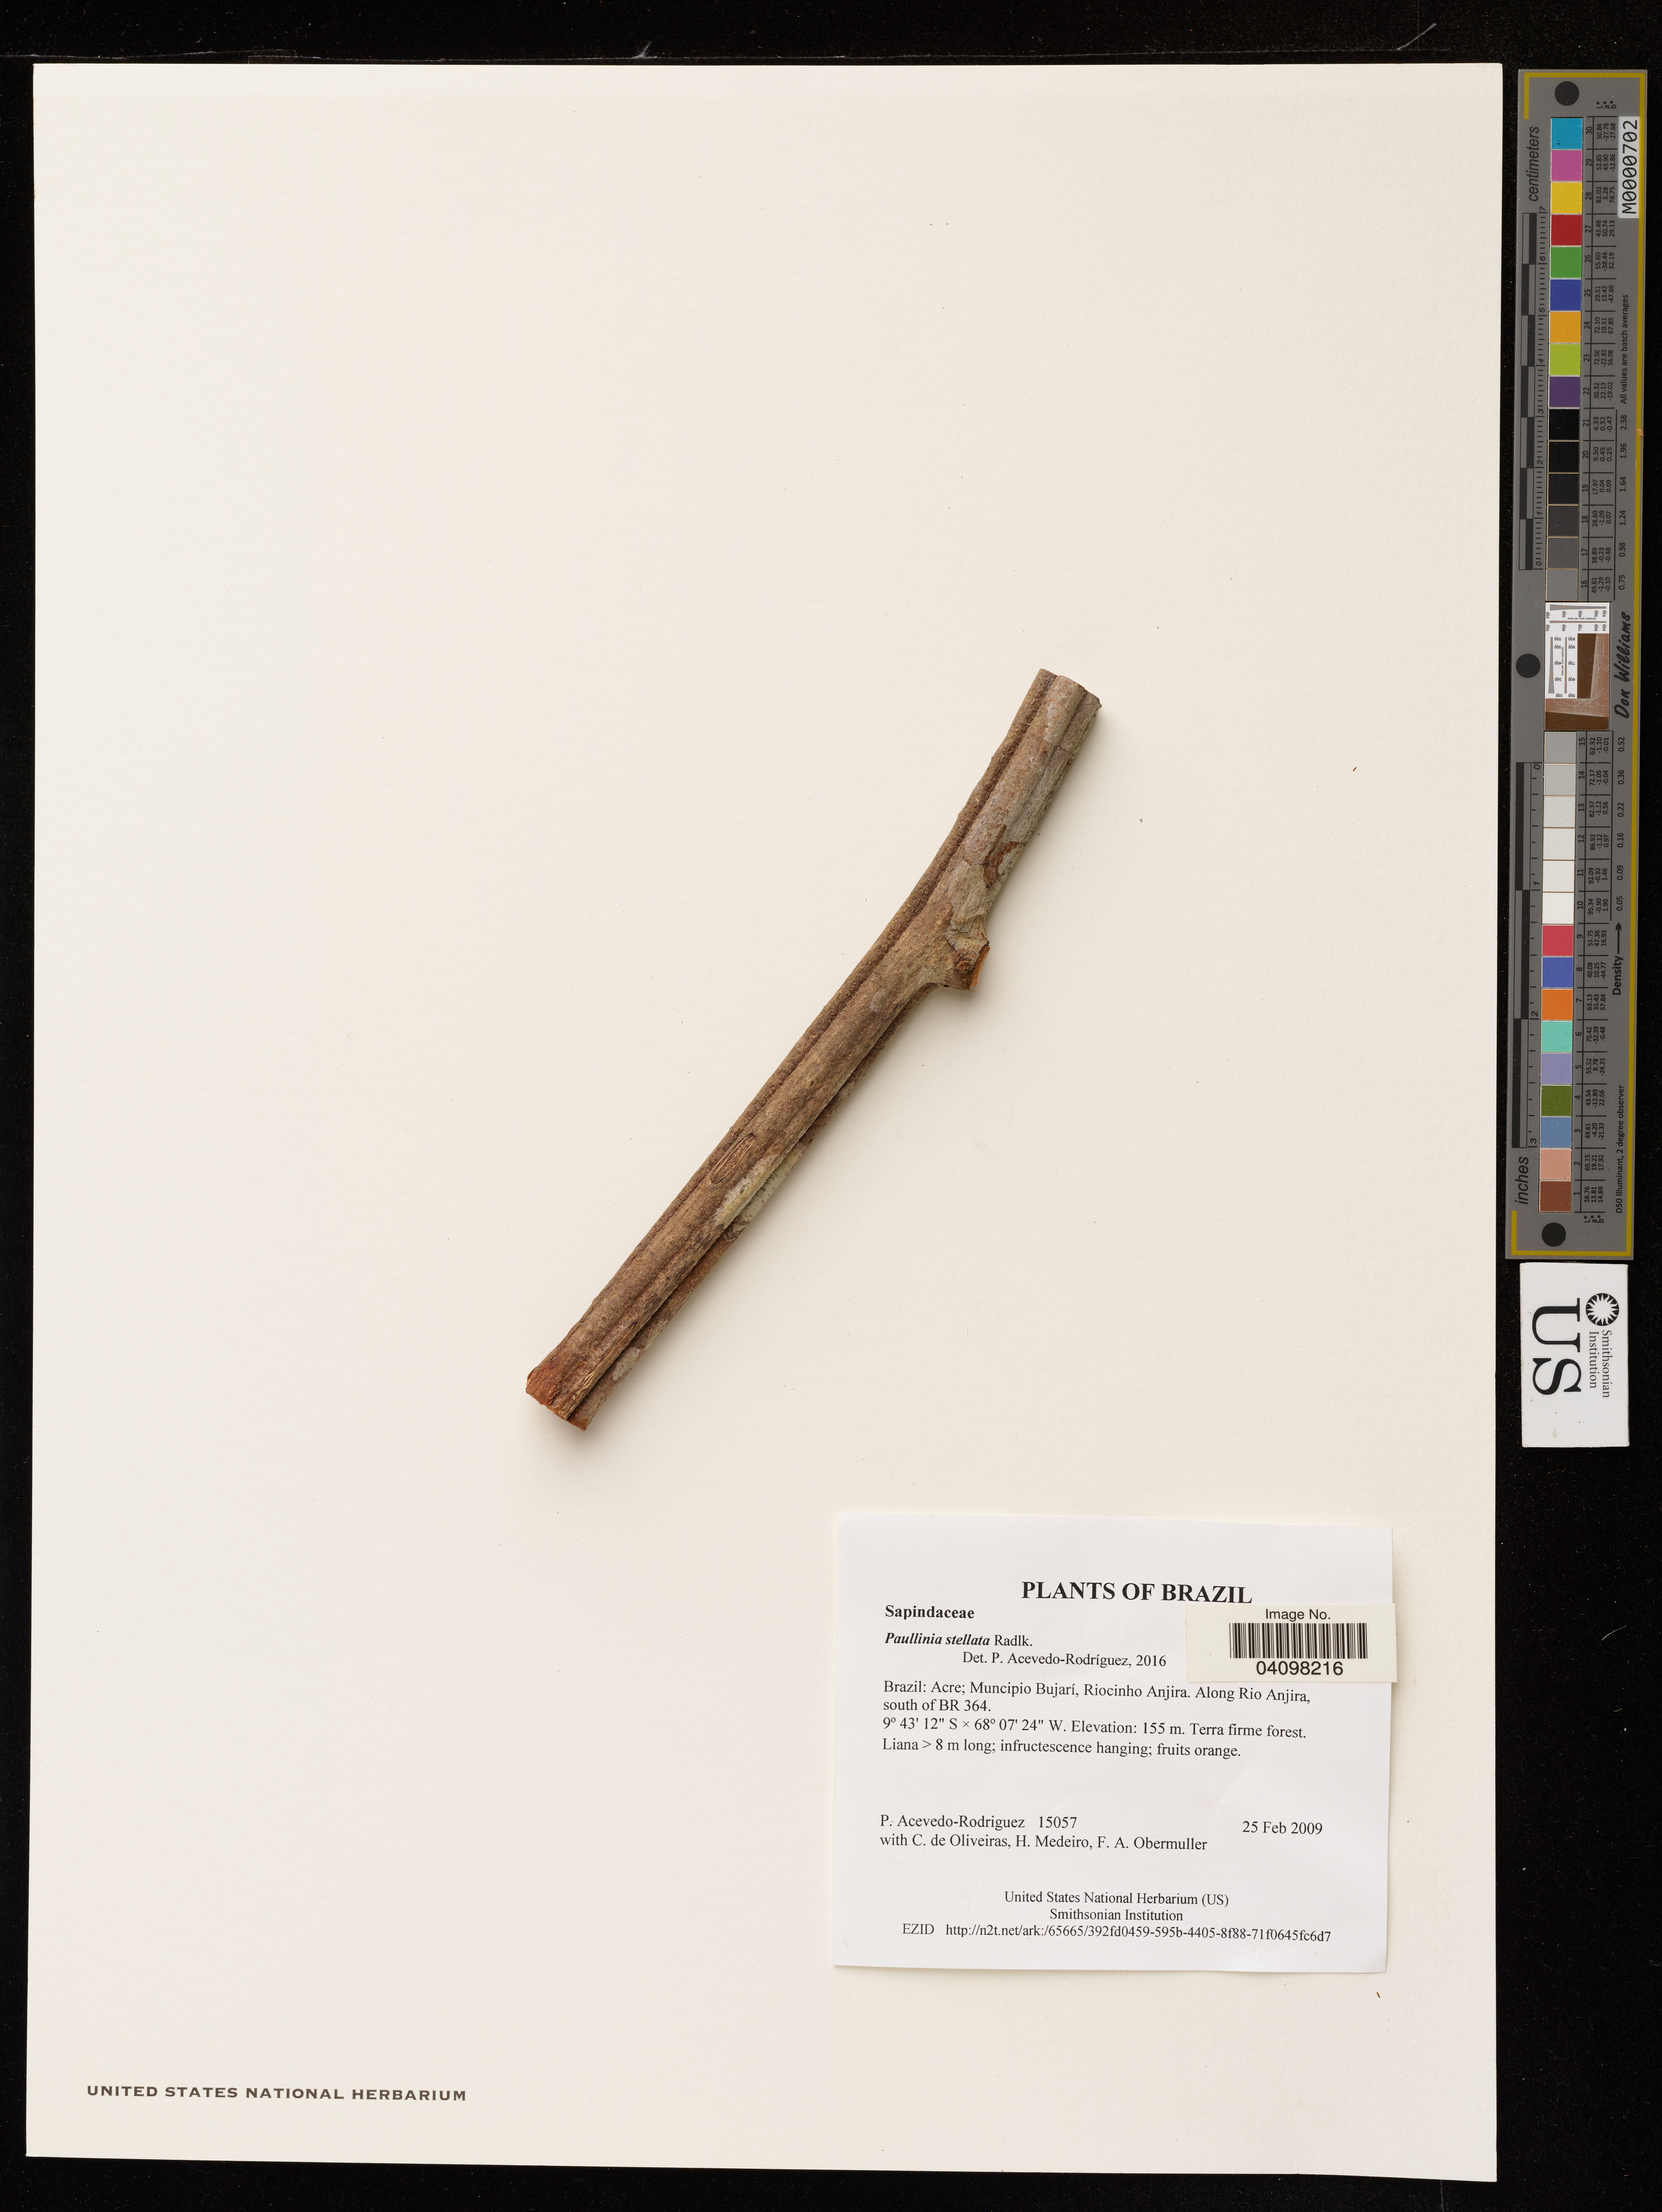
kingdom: Plantae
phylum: Tracheophyta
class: Magnoliopsida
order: Sapindales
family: Sapindaceae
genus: Paullinia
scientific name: Paullinia stellata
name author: Radlk.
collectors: P. Acevedo-Rodr., C. de Oliveiras, H. Medeiro & F. A. Obermuller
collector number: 15057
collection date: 2009-02-25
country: Brazil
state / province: Acre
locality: Municipio Bujari, Riocinho Anjita. Along Rio Anjira, south of Br 364.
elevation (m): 155